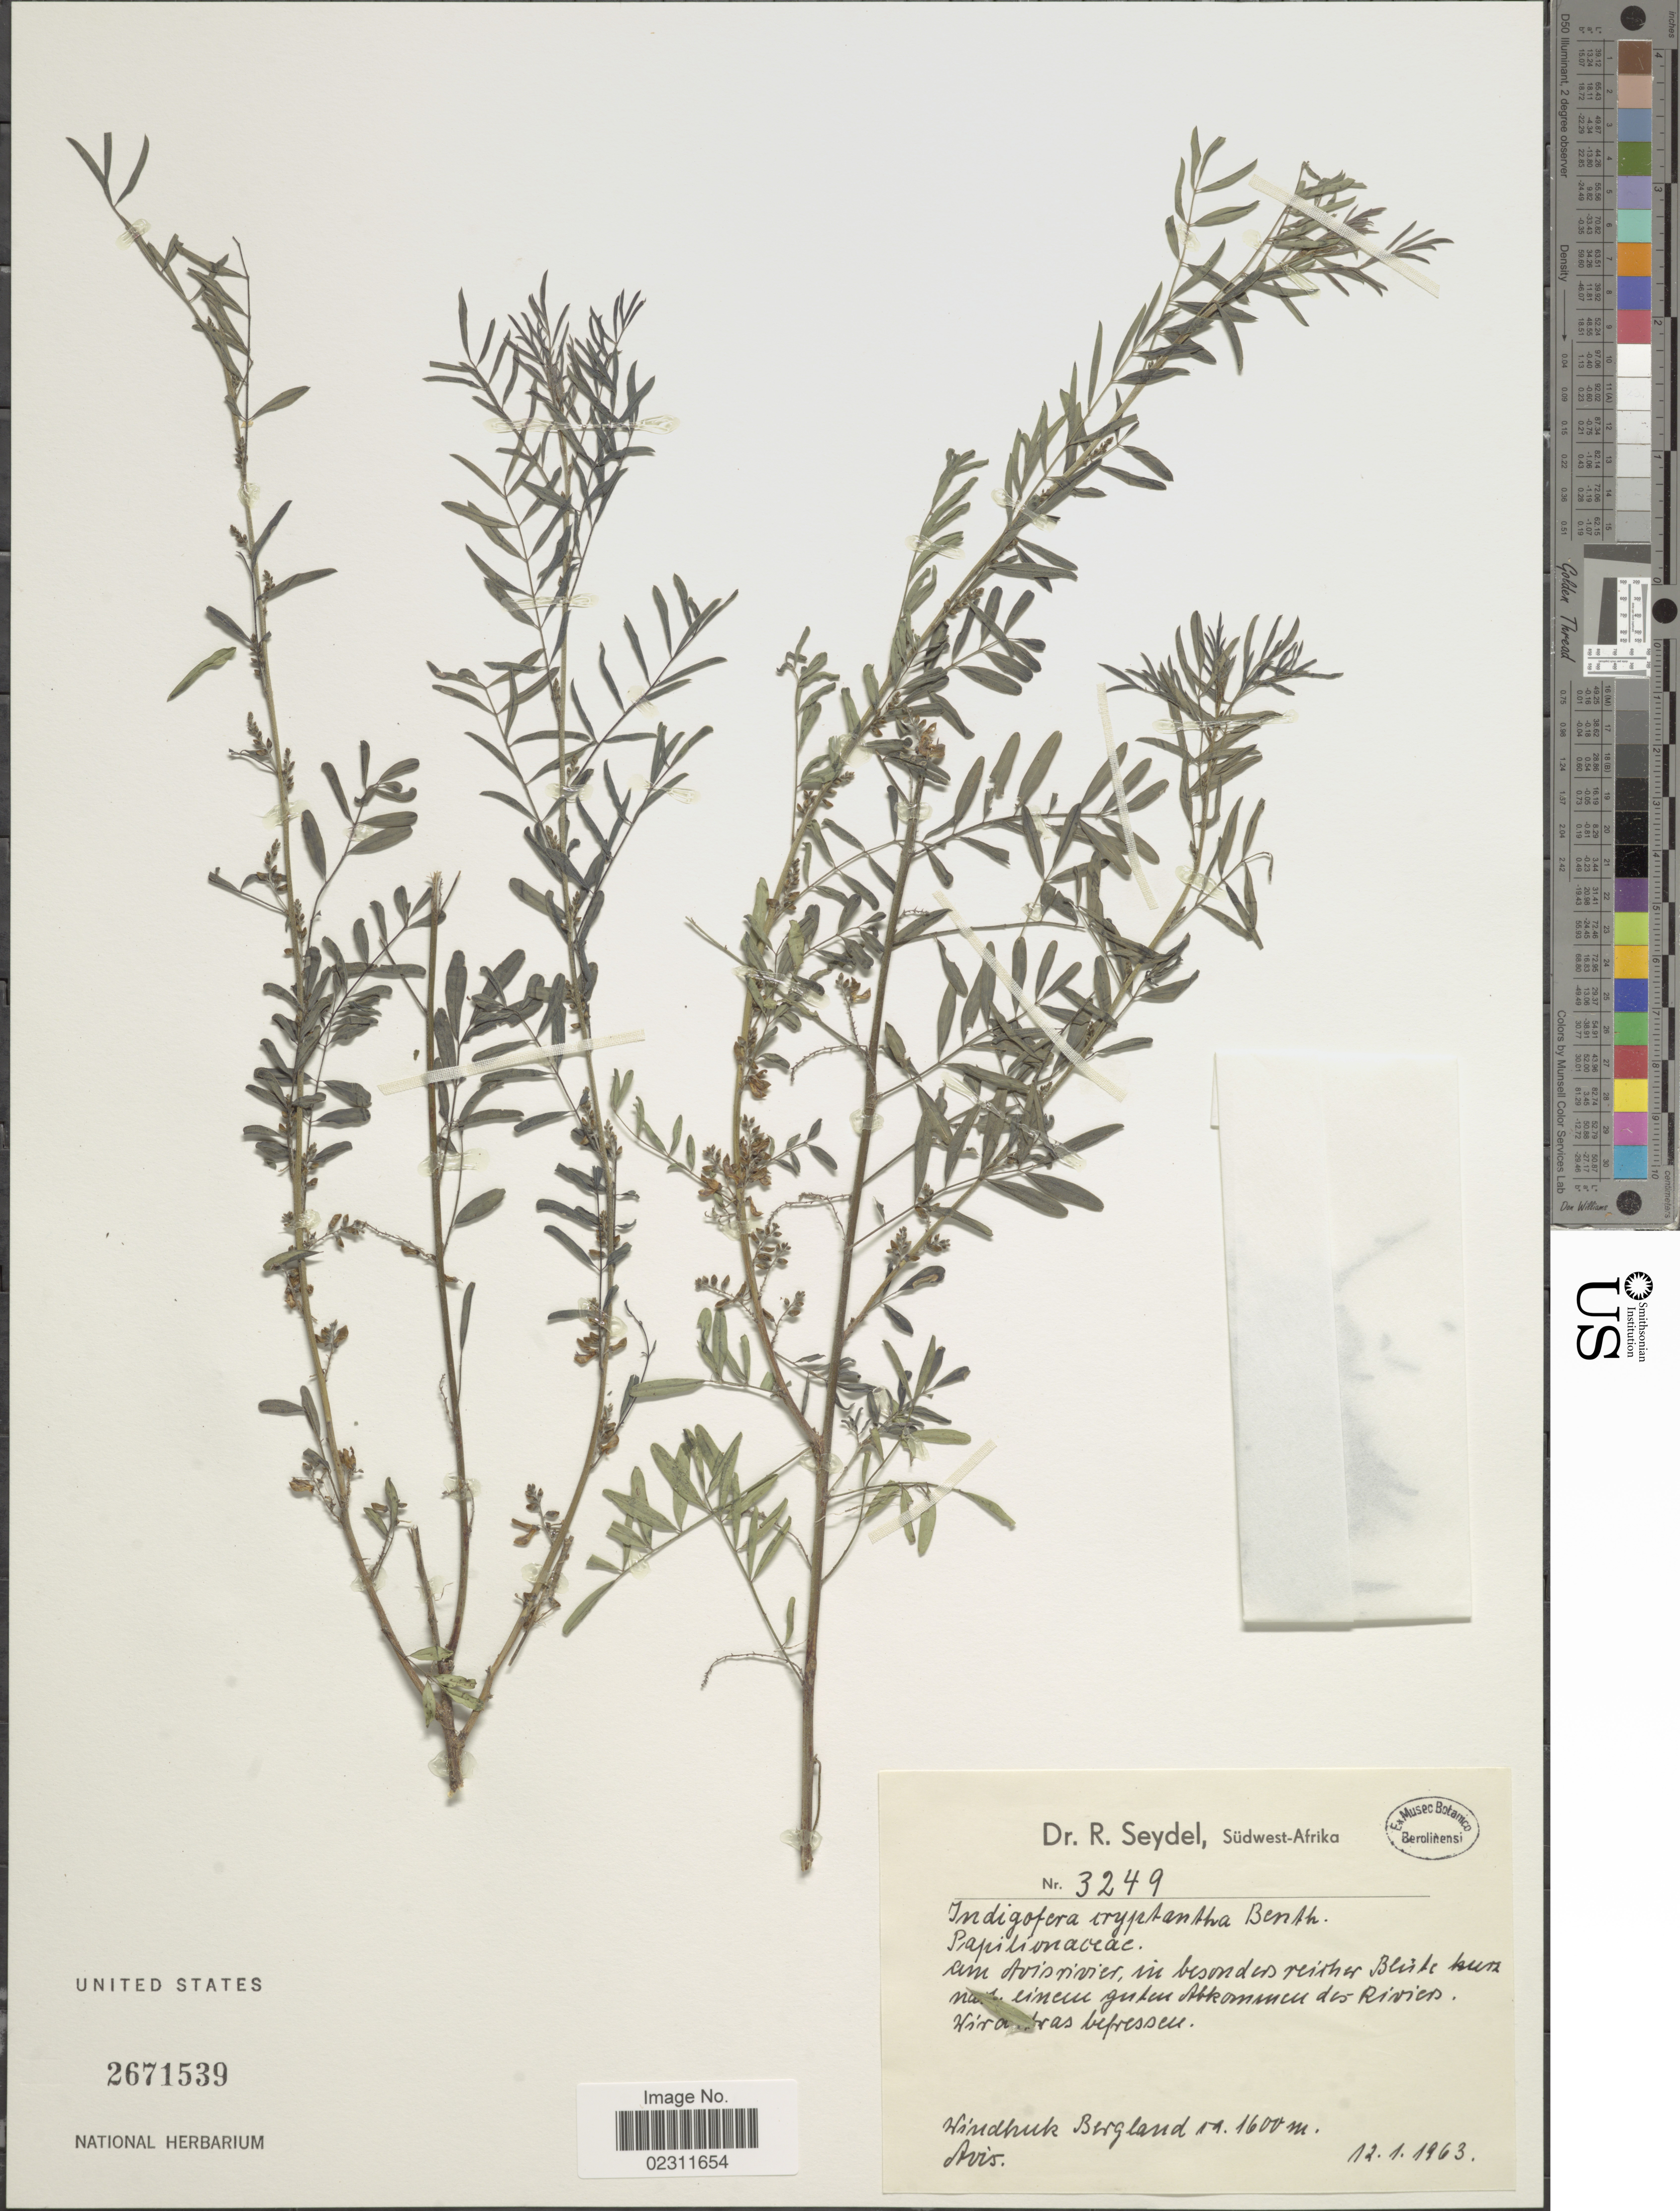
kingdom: Plantae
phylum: Tracheophyta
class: Magnoliopsida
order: Fabales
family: Fabaceae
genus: Indigofera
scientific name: Indigofera cryptantha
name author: Harv.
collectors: R. Seydel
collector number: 3249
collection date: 1963-01-12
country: Namibia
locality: Sudwest-Afrika, Windhuk Bergland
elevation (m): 1600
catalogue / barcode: US 2671539